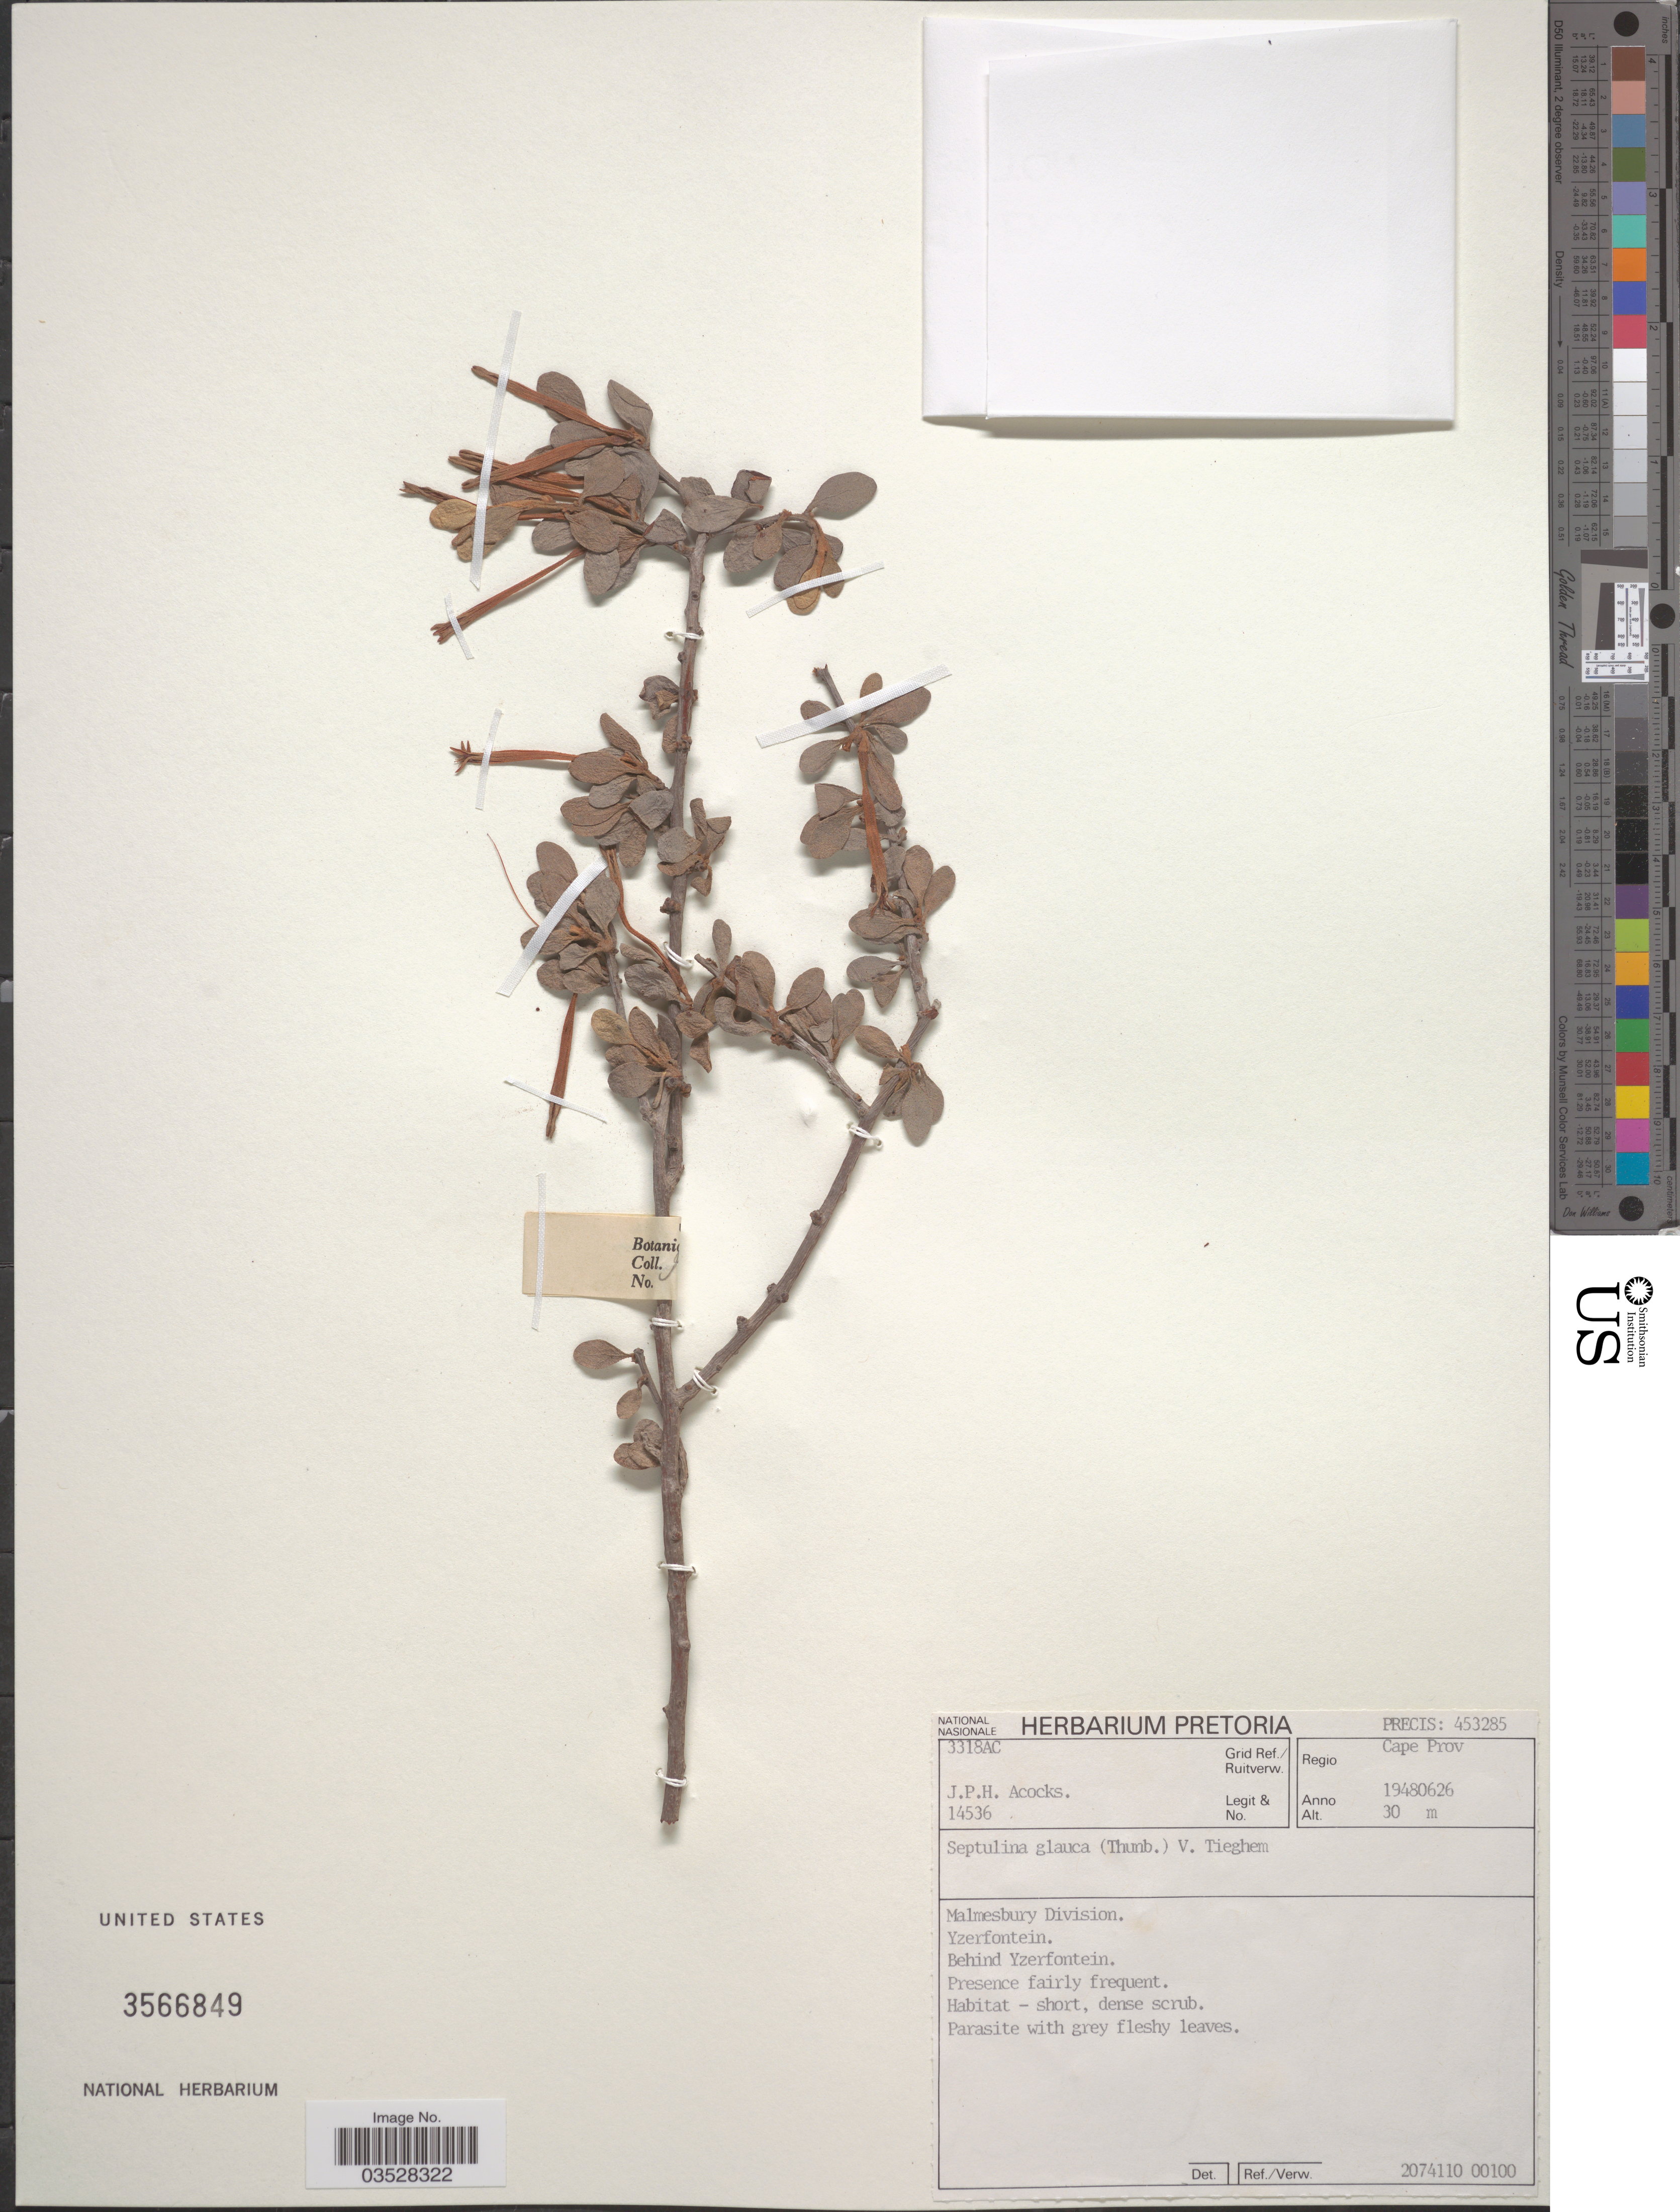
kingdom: Plantae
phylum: Tracheophyta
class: Magnoliopsida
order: Santalales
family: Loranthaceae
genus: Septulina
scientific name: Septulina glauca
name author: (Thunb.) Tiegh.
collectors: J. P. Acocks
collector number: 14536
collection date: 1948-06-26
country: South Africa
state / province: Western Cape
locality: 3318AC Grid Ref./ Ruitverw. Malmesbury Division. Yzerfontein. Behind Yzerfontein.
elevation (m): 30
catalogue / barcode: US 3566849